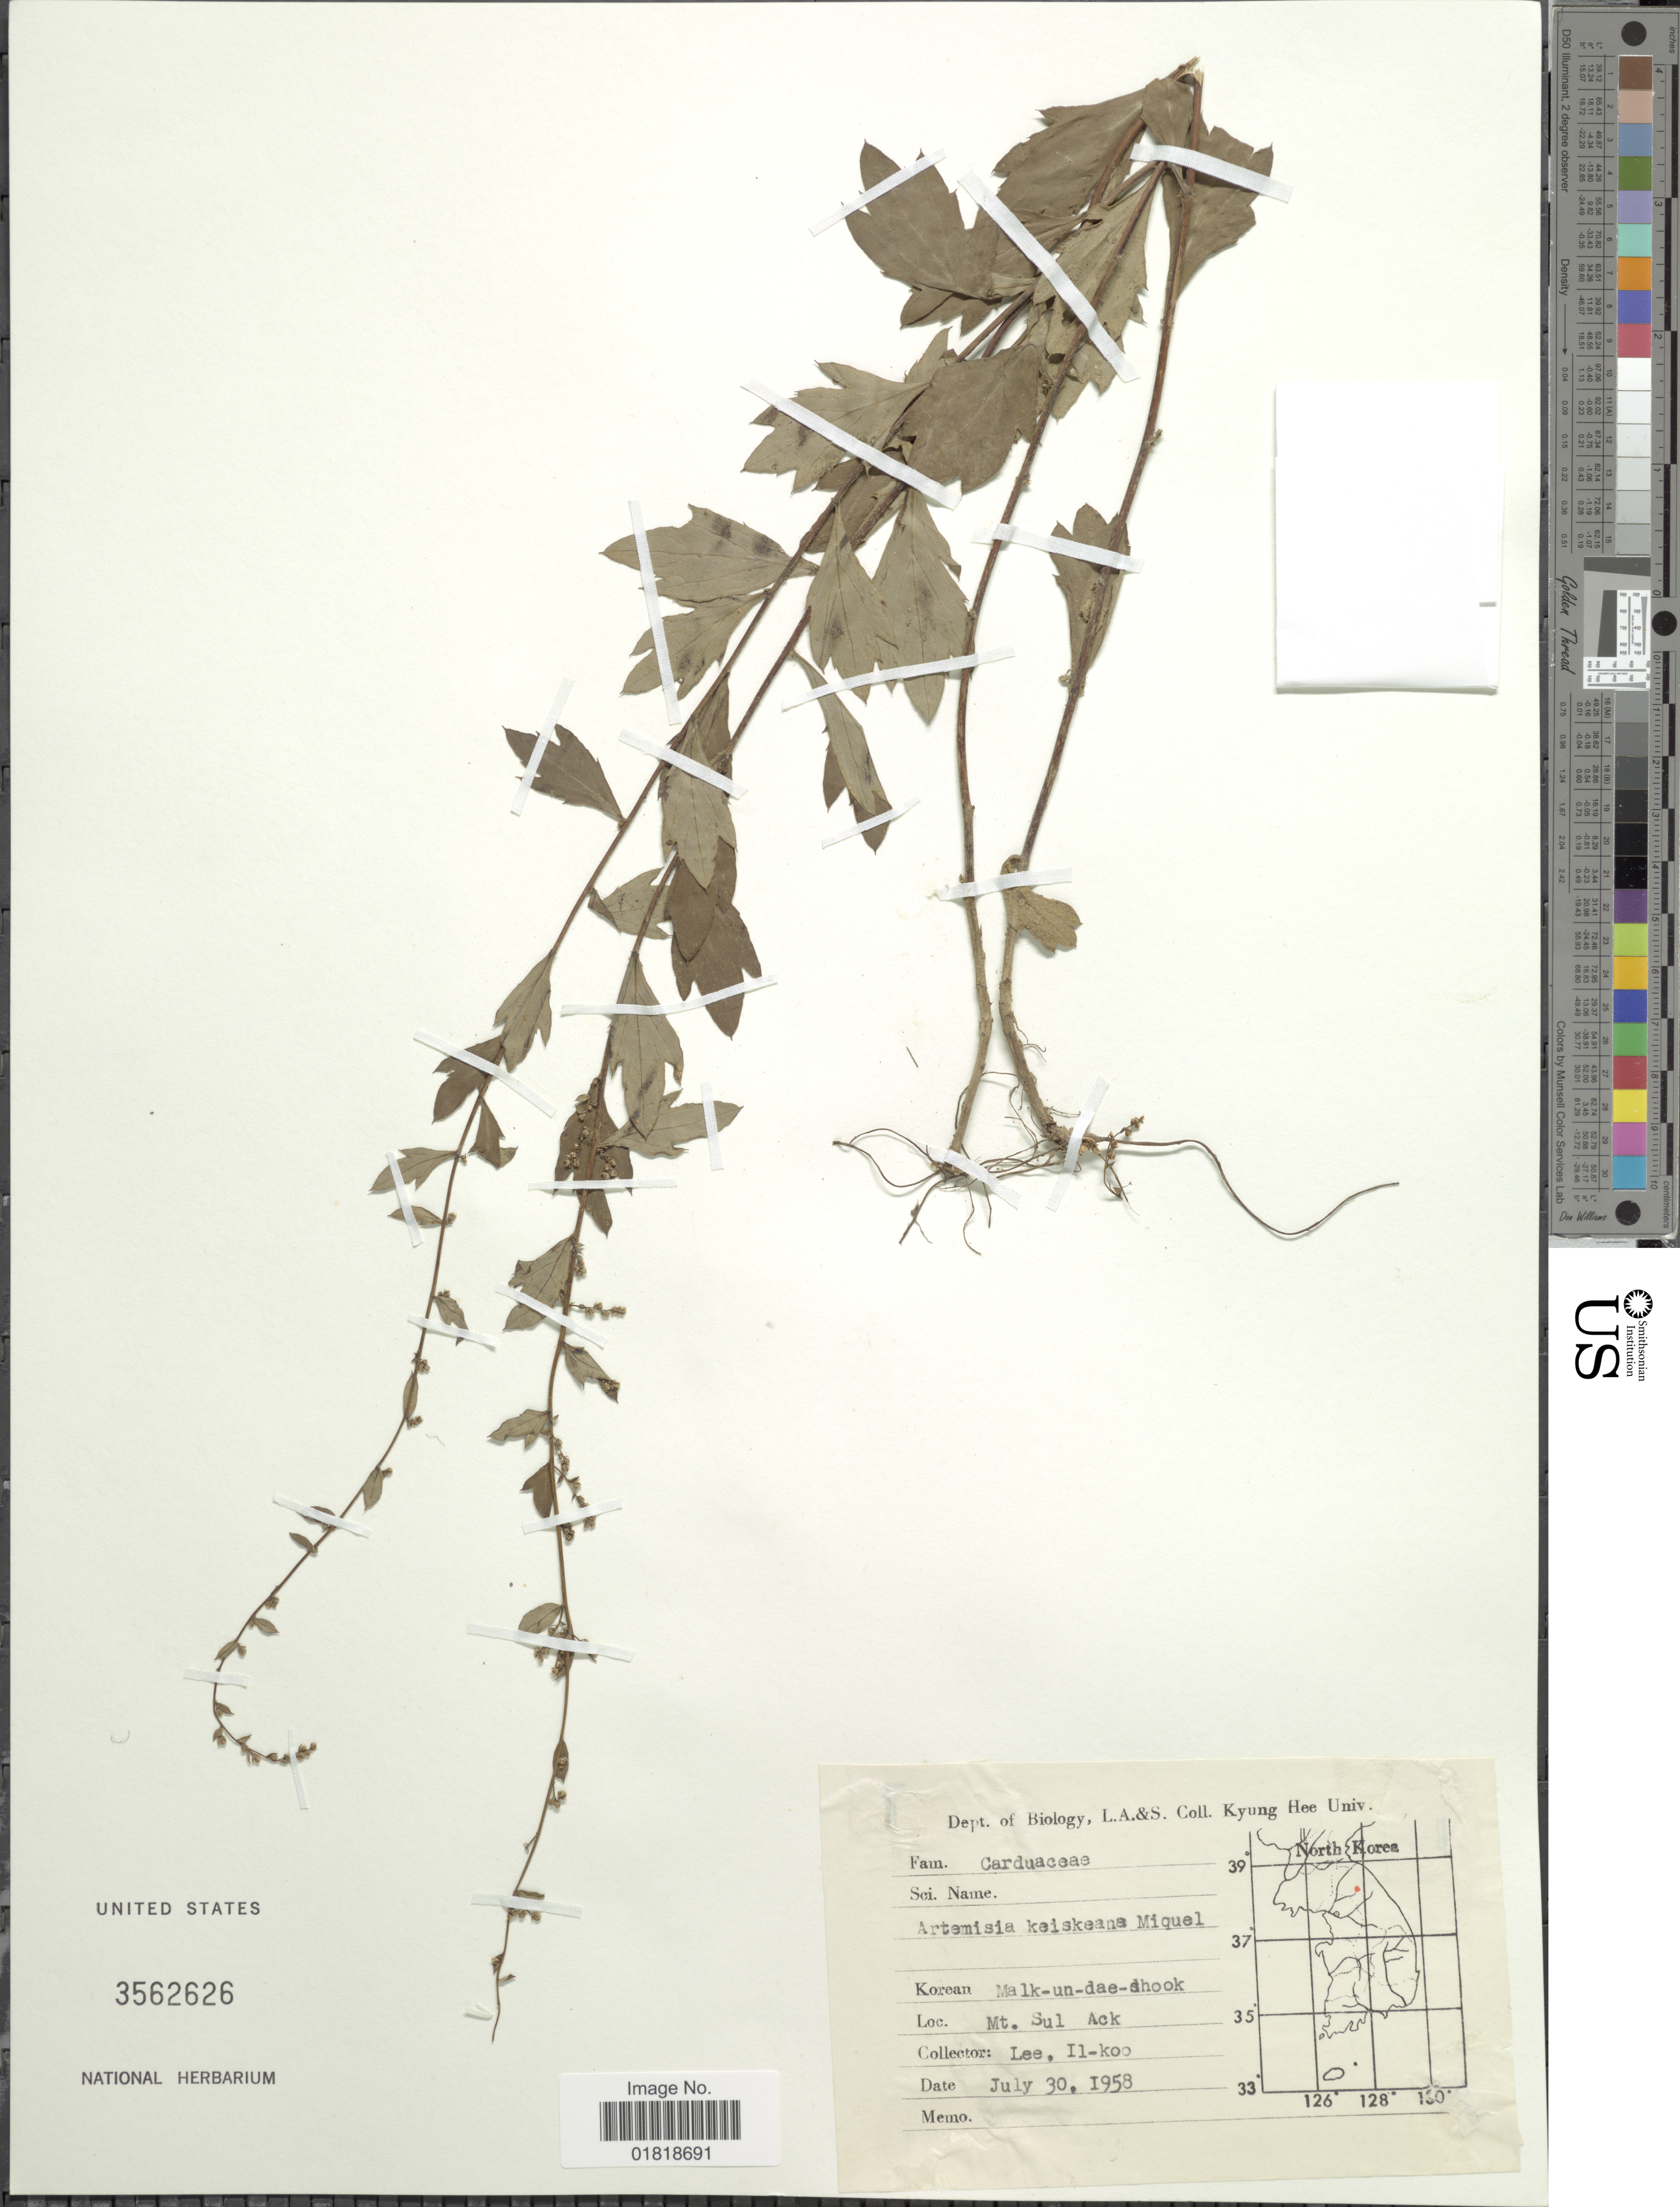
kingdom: Plantae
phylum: Tracheophyta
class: Magnoliopsida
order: Asterales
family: Asteraceae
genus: Artemisia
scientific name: Artemisia keiskeana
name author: Miq.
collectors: I. Lee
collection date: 1958-07-30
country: North Korea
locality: Mt. Sul Ack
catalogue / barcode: US 3562626